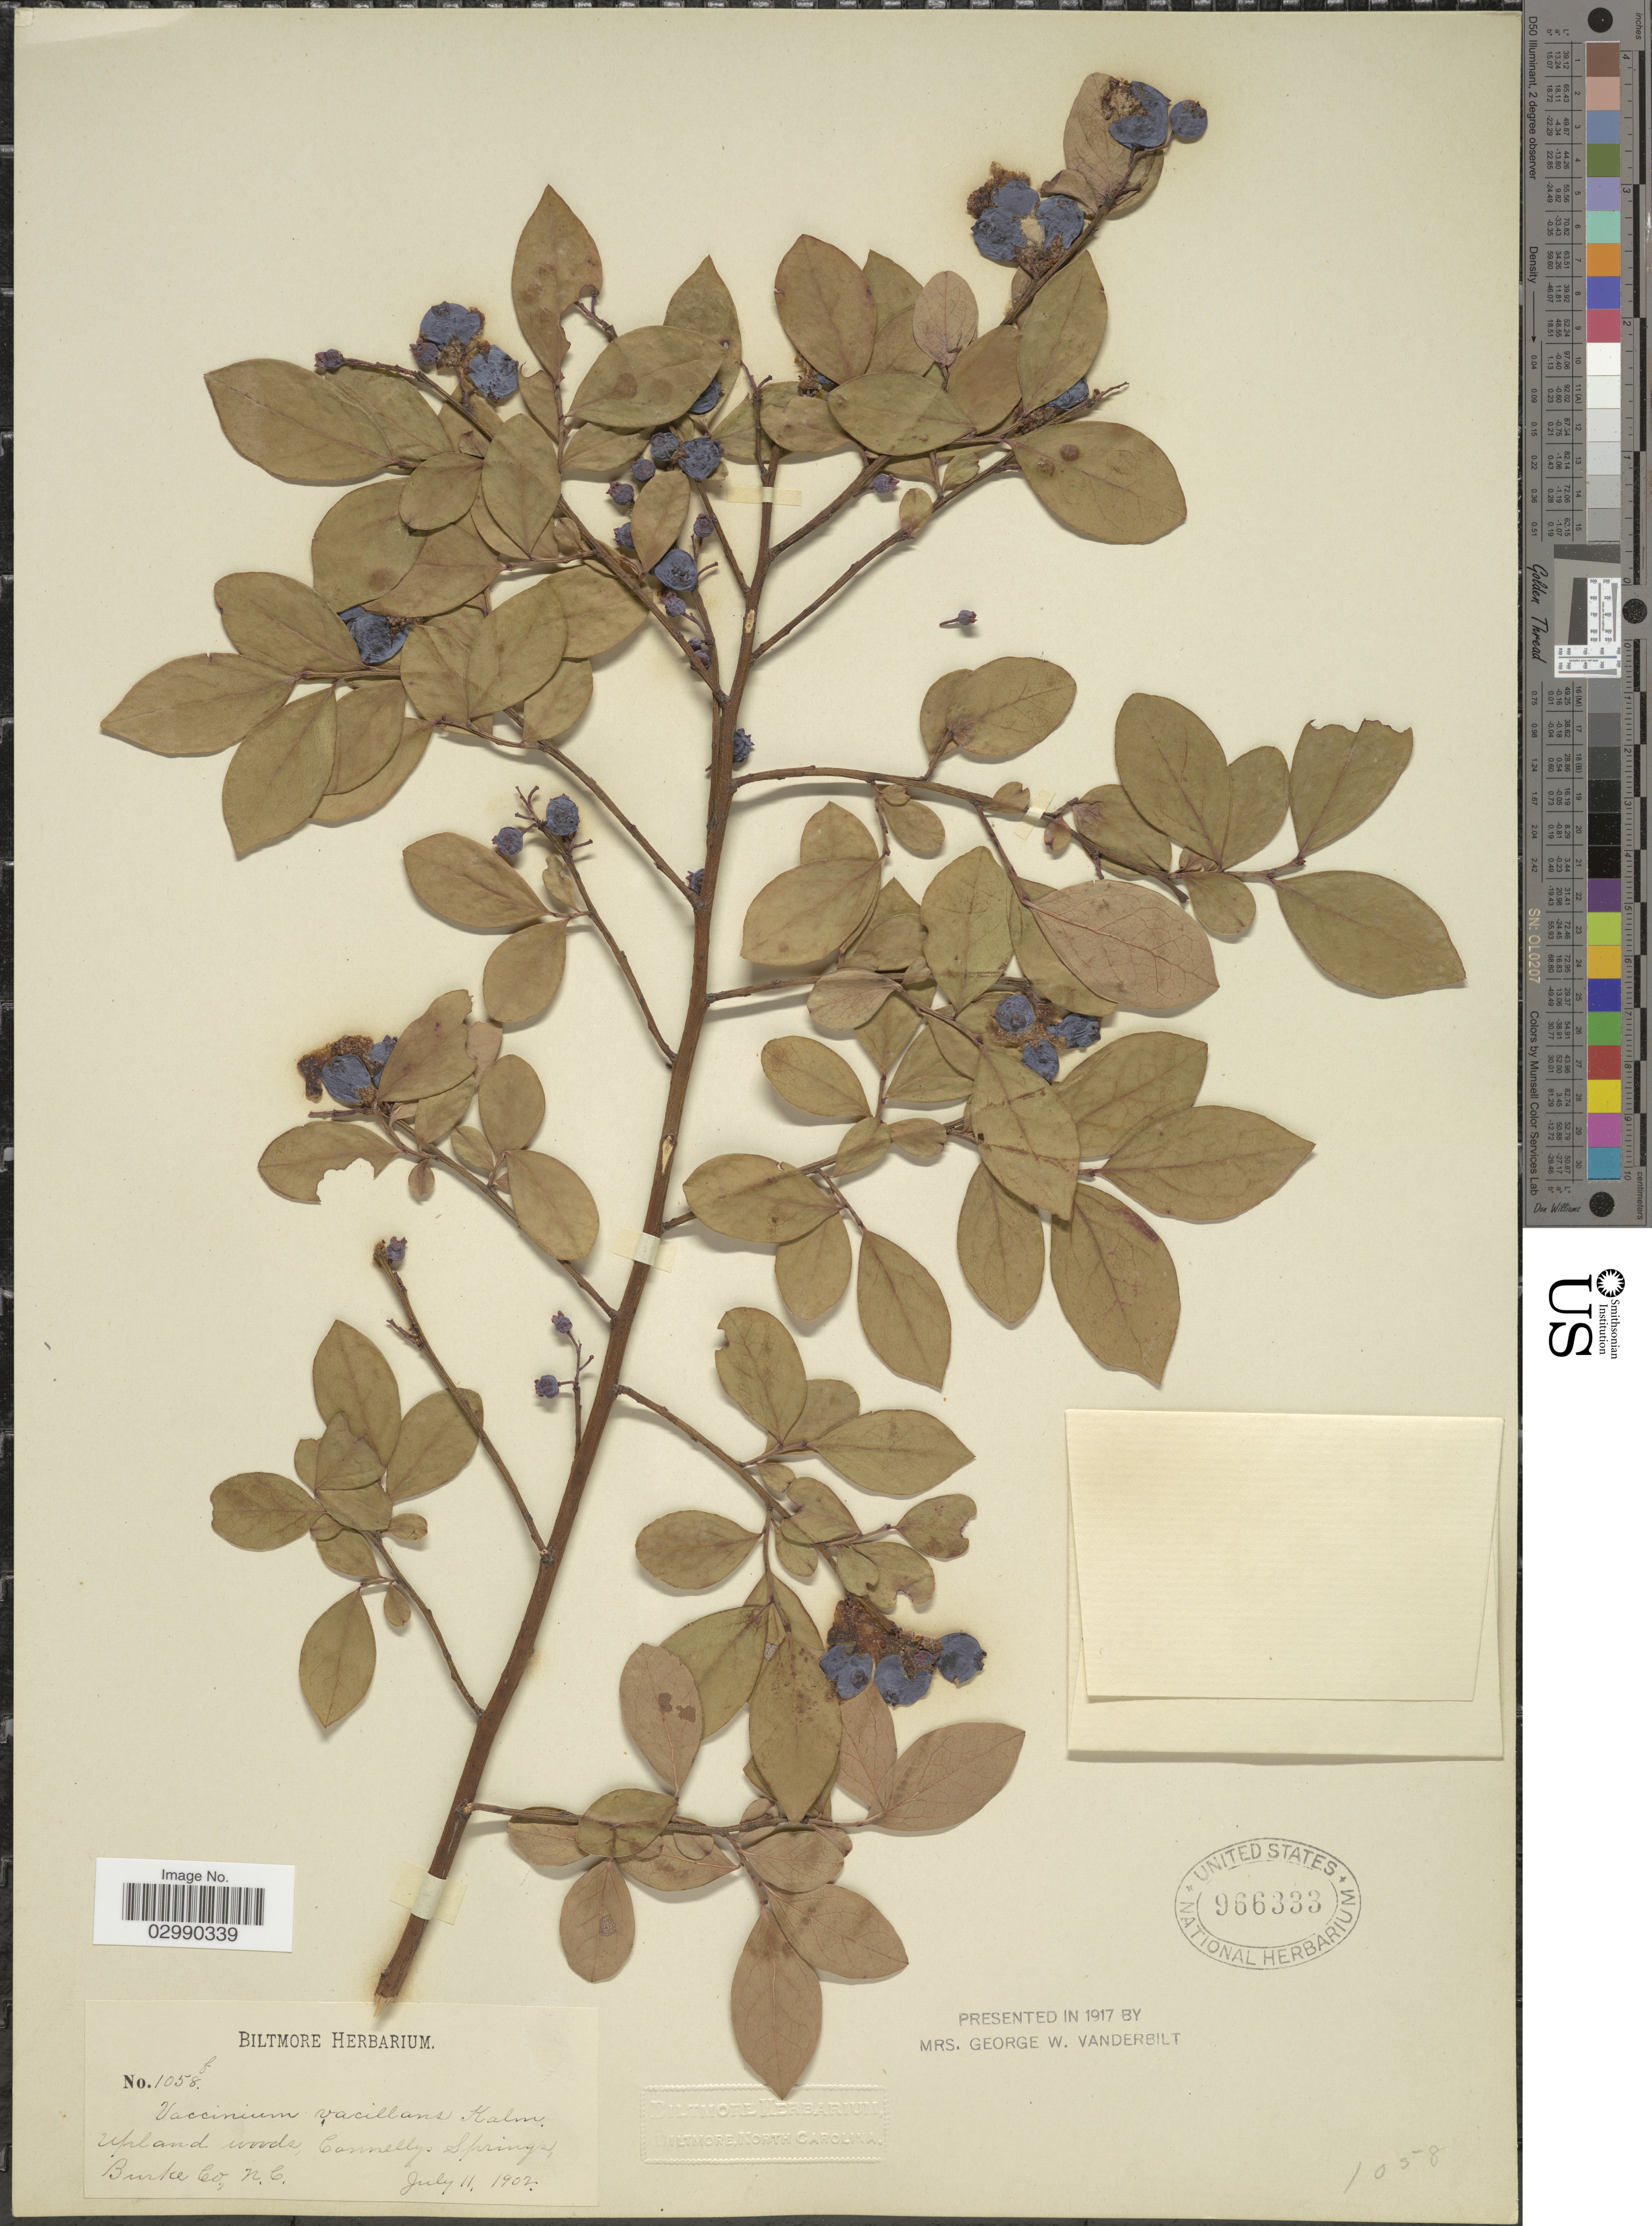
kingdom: Plantae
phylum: Tracheophyta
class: Magnoliopsida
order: Ericales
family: Ericaceae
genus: Vaccinium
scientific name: Vaccinium vacillans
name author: Kalm ex Torr.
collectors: ex herb. Biltmore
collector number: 1058f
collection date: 1902-07-11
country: United States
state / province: North Carolina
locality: Upland woods, Cannelys Springs, Bunke Co.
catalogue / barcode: US 966333